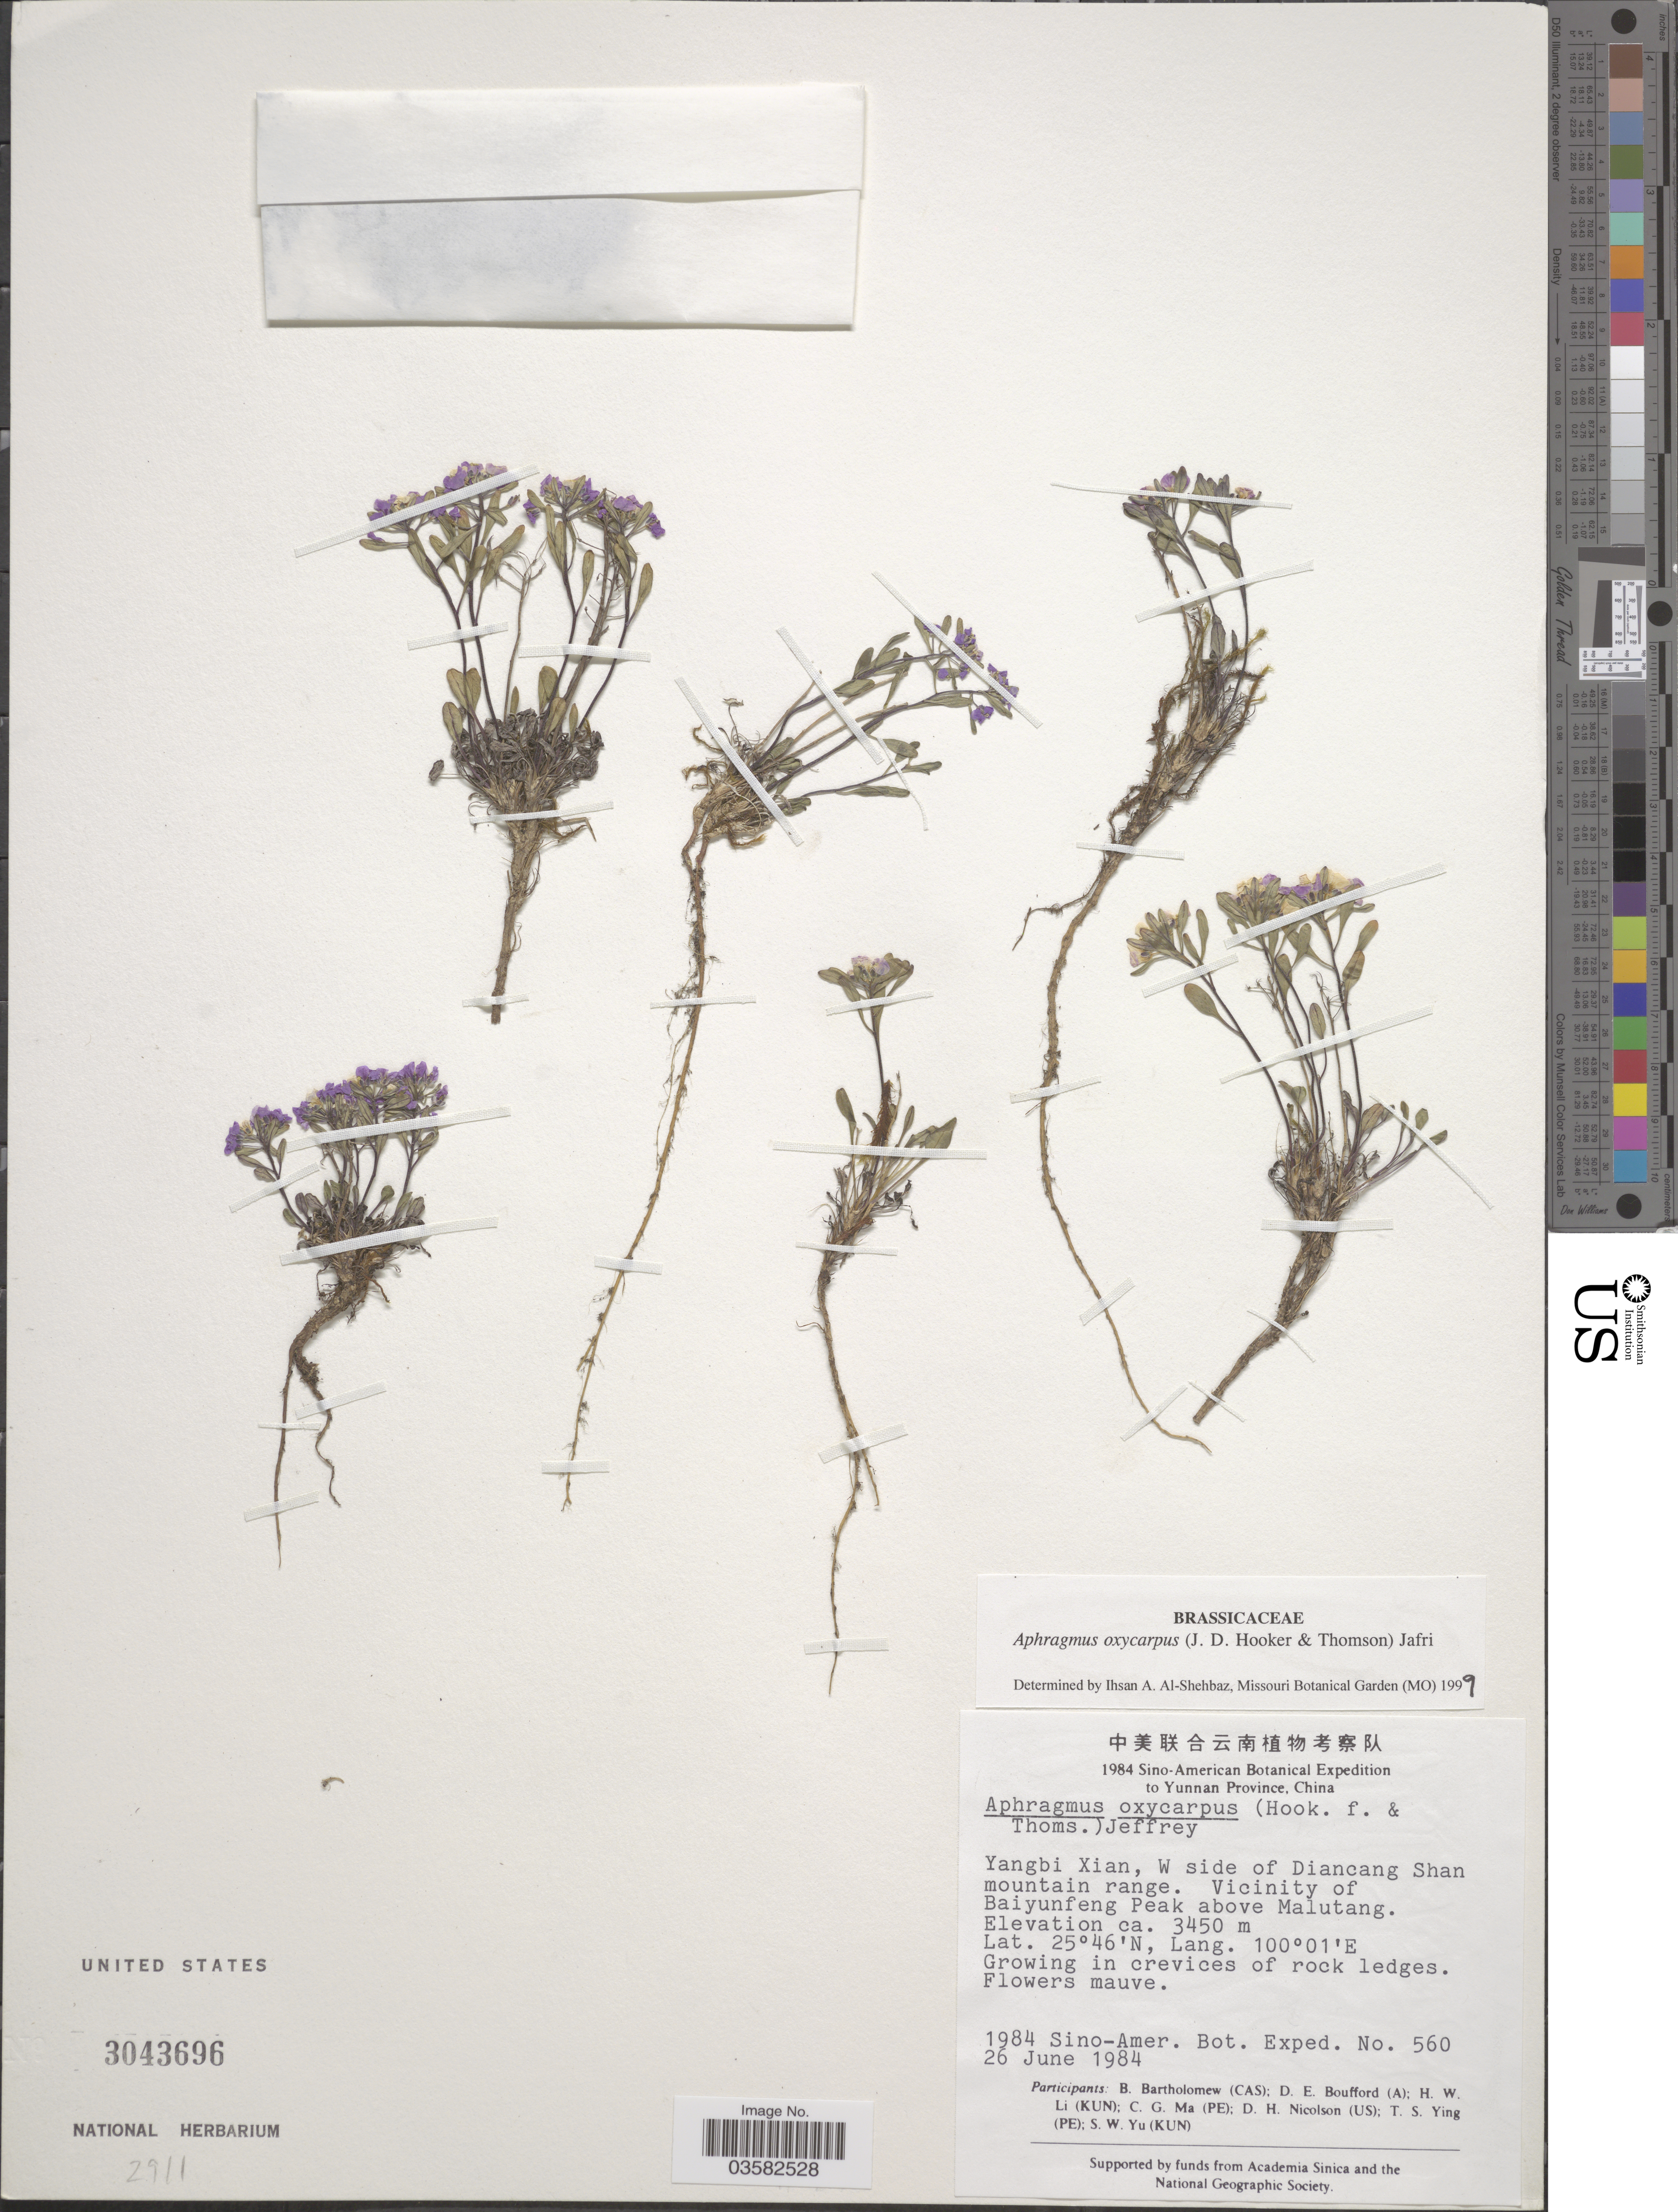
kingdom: Plantae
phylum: Tracheophyta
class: Magnoliopsida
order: Brassicales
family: Brassicaceae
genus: Aphragmus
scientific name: Aphragmus oxycarpus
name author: (Hook. f. & Thoms.) Jafri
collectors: Sino-Amer. Bot. Exped. 1984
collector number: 560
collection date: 1984-06-26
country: China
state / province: Yunnan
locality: Yangbi Xian, W side of Diangcang Shan mountain range. Vicinity of Baiyunfeng Peak above Malutang.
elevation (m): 3450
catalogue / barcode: US 3043696